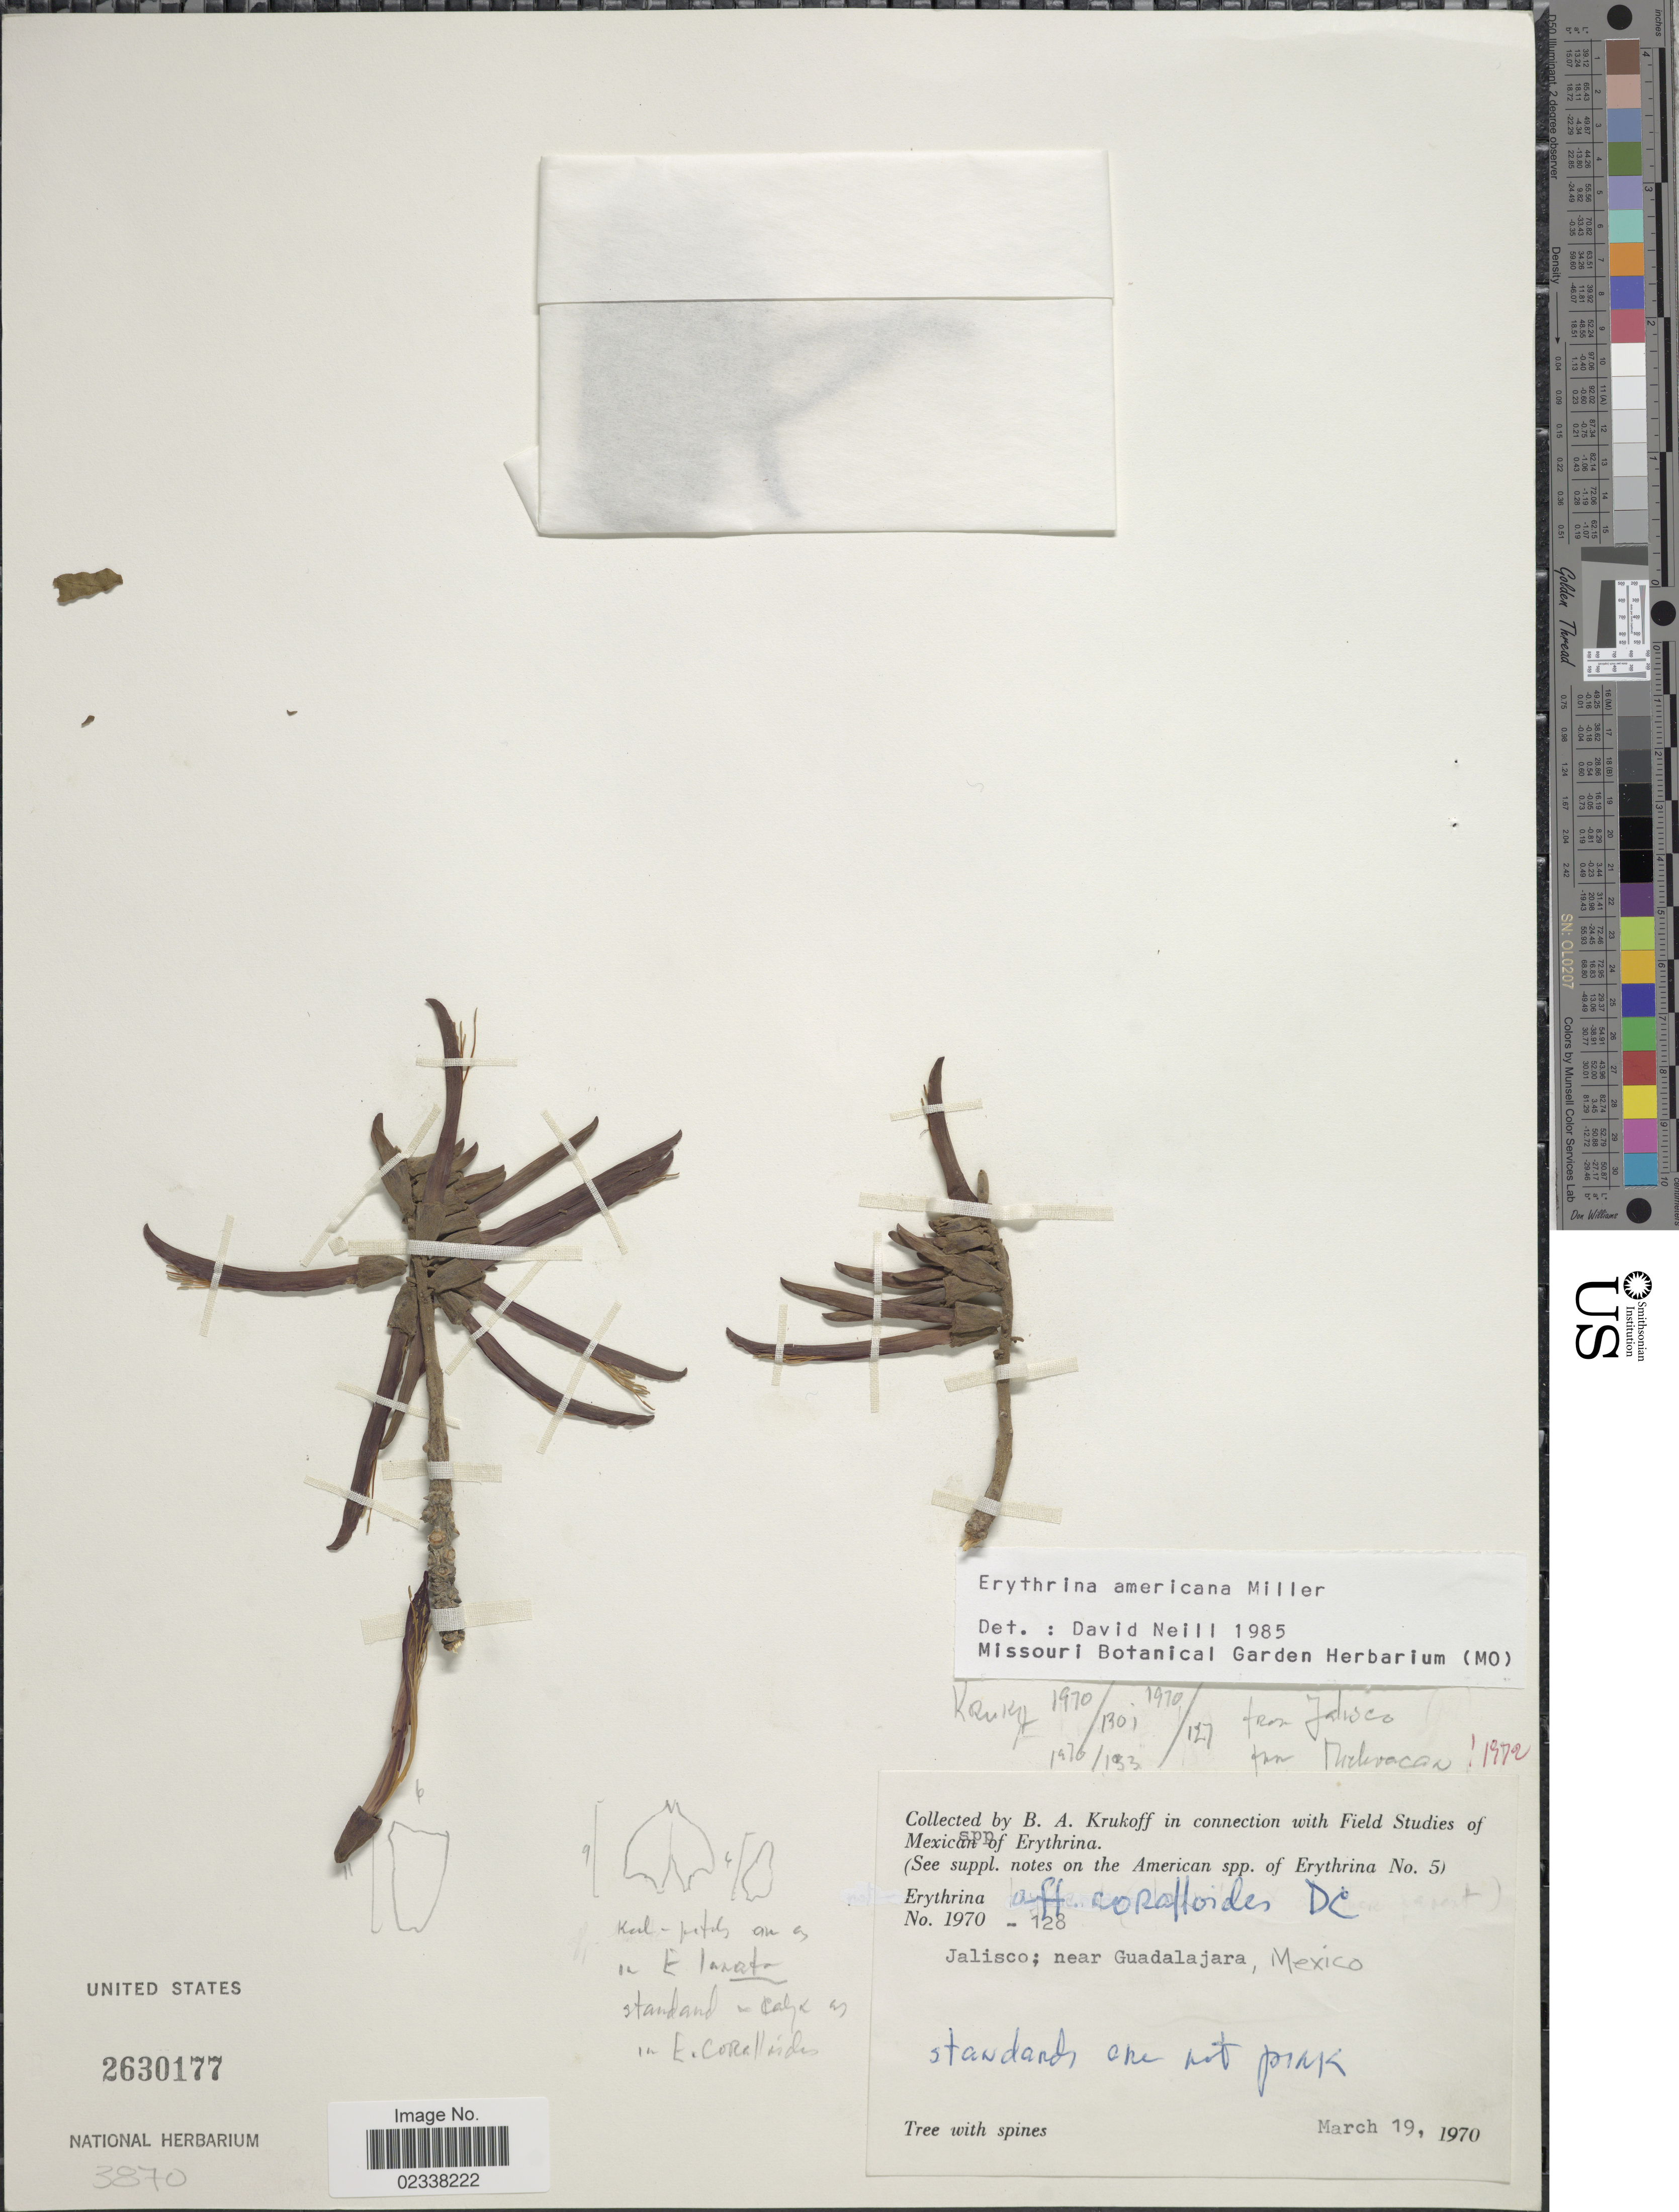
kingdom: Plantae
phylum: Tracheophyta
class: Magnoliopsida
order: Fabales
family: Fabaceae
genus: Erythrina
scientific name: Erythrina americana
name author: Mill.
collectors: B. A. Krukoff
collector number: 1970-128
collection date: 1970-03-19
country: Mexico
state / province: Jalisco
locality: Near Guadalajara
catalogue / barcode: US 2630177